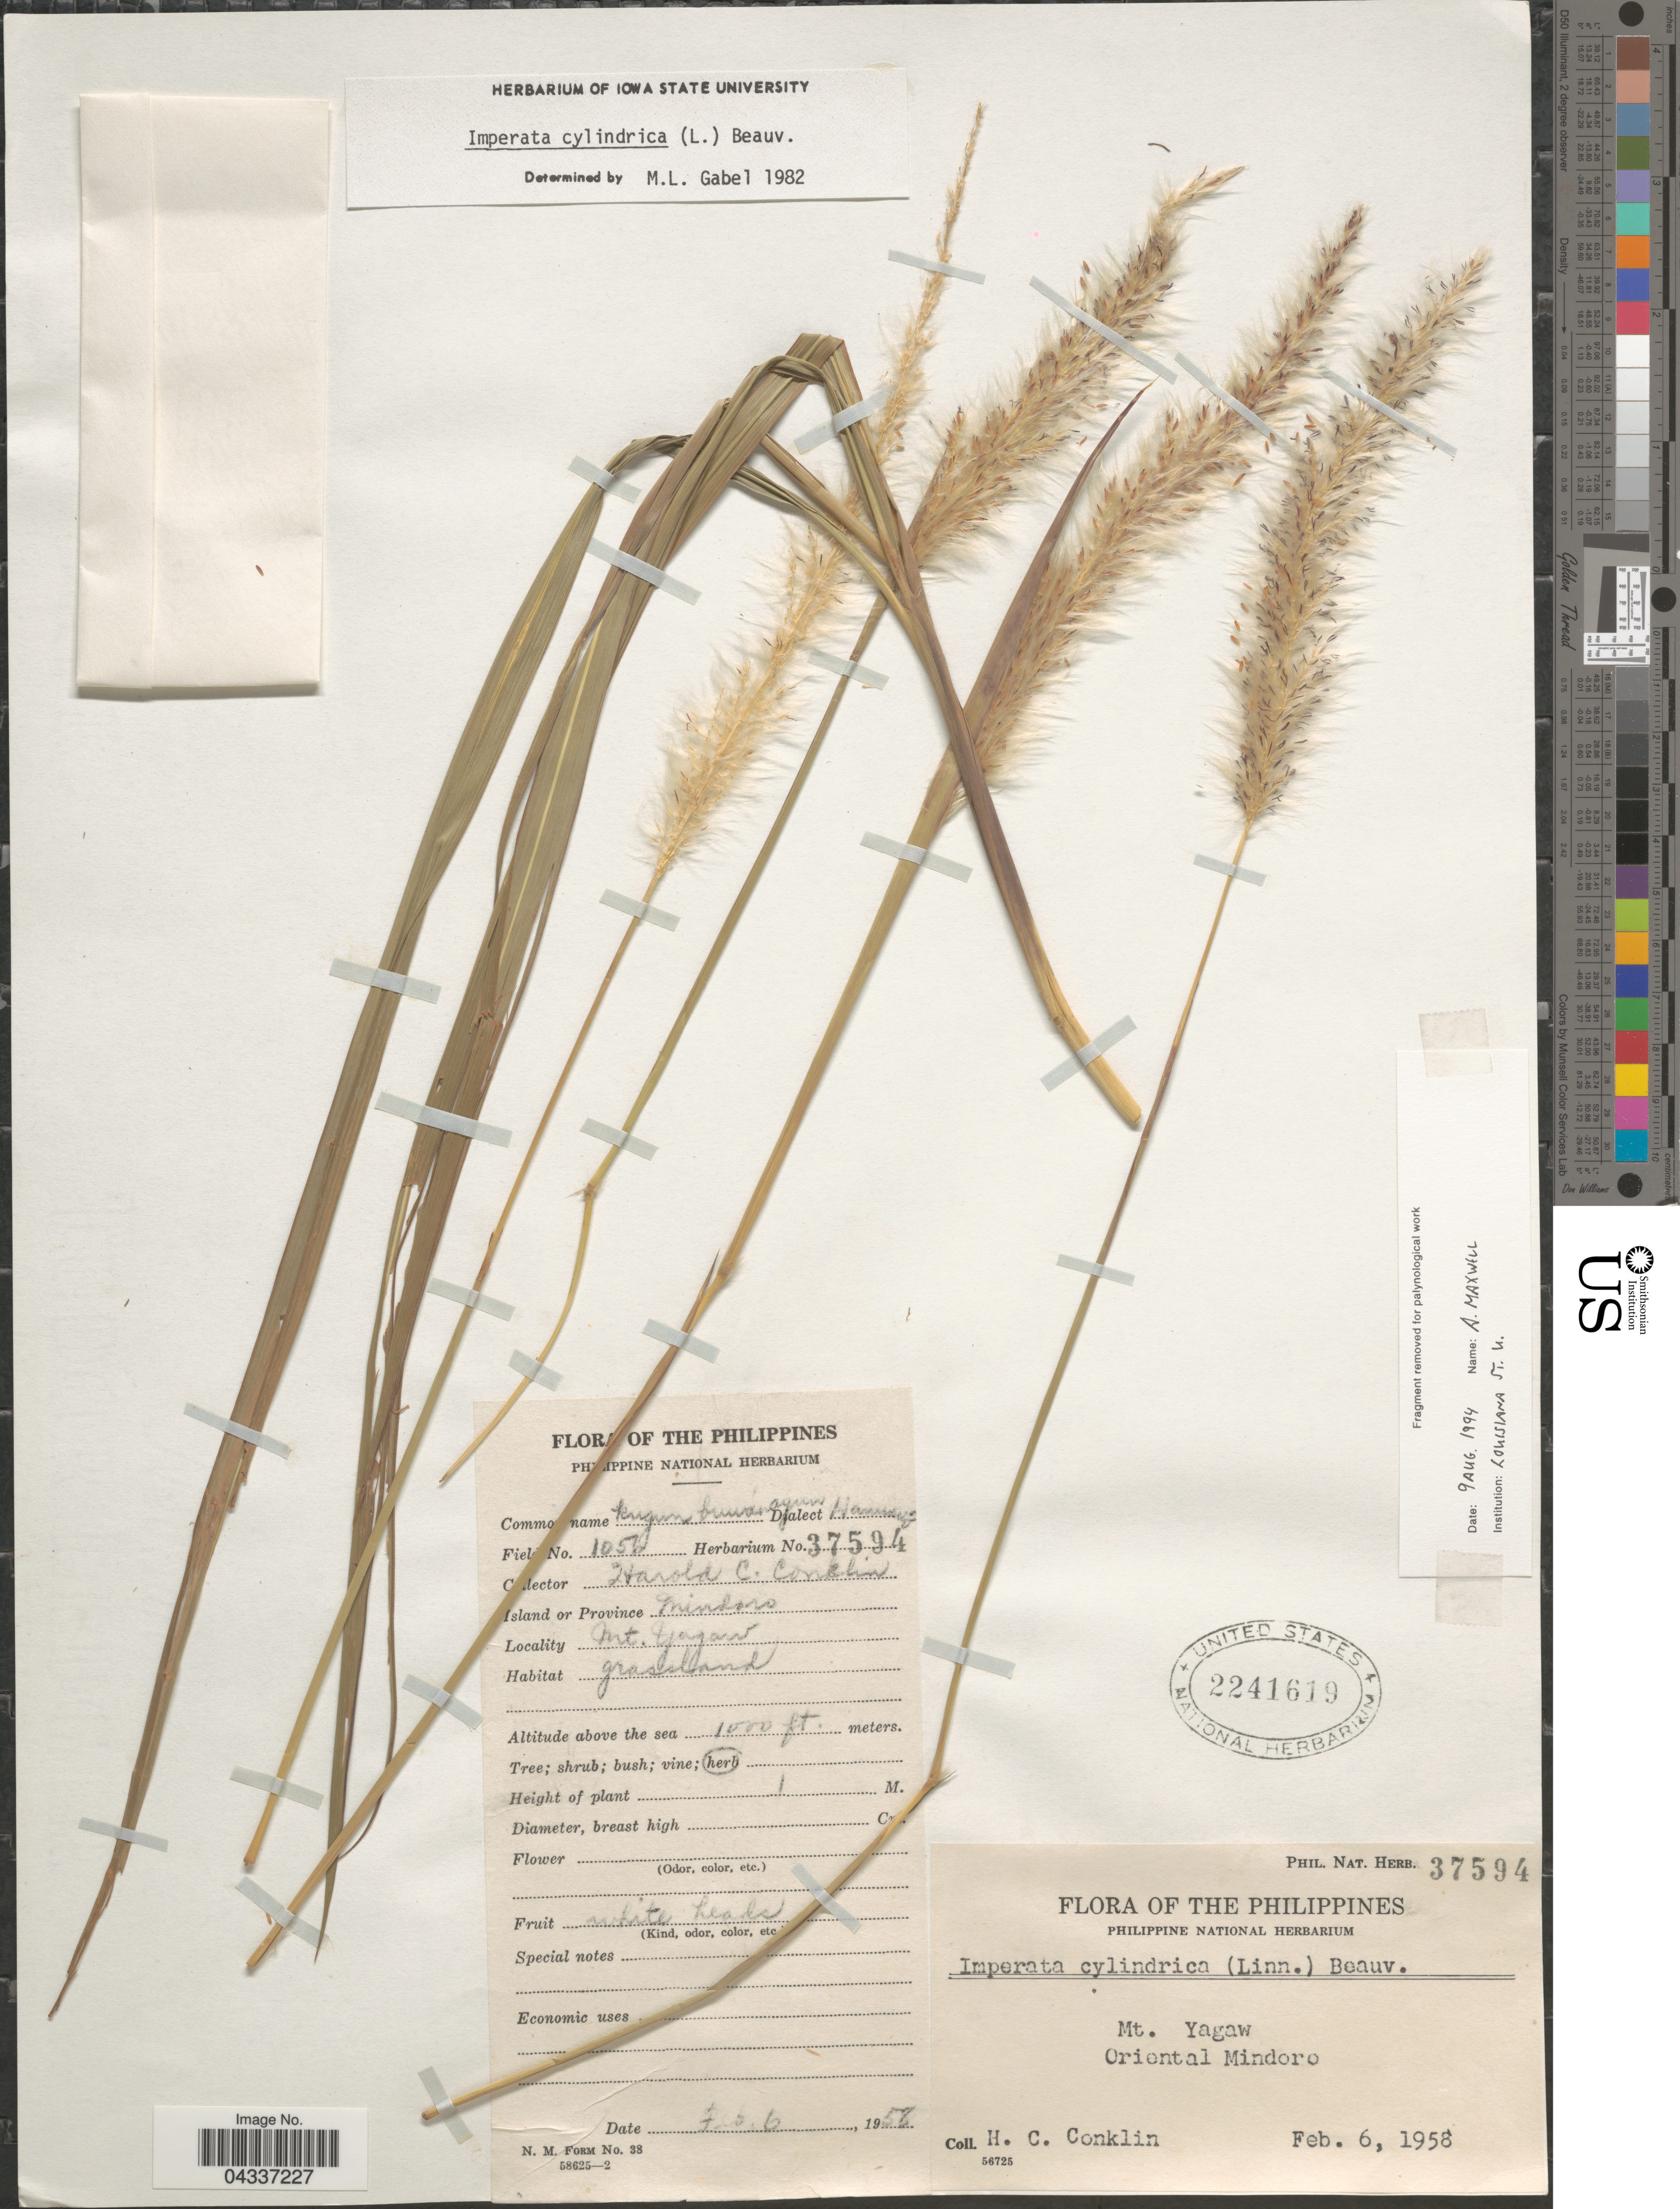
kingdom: Plantae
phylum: Tracheophyta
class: Liliopsida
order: Poales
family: Poaceae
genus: Imperata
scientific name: Imperata cylindrica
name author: (L.) P. Beauv.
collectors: H. Conklin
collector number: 1056/Phil. Nat. Herb. 37594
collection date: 1958-02-06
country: Philippines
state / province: Mimaropa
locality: Island or Province Mindoro. Mt. Yagaw. Oriental Mindoro.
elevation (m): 305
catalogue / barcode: US 2241619